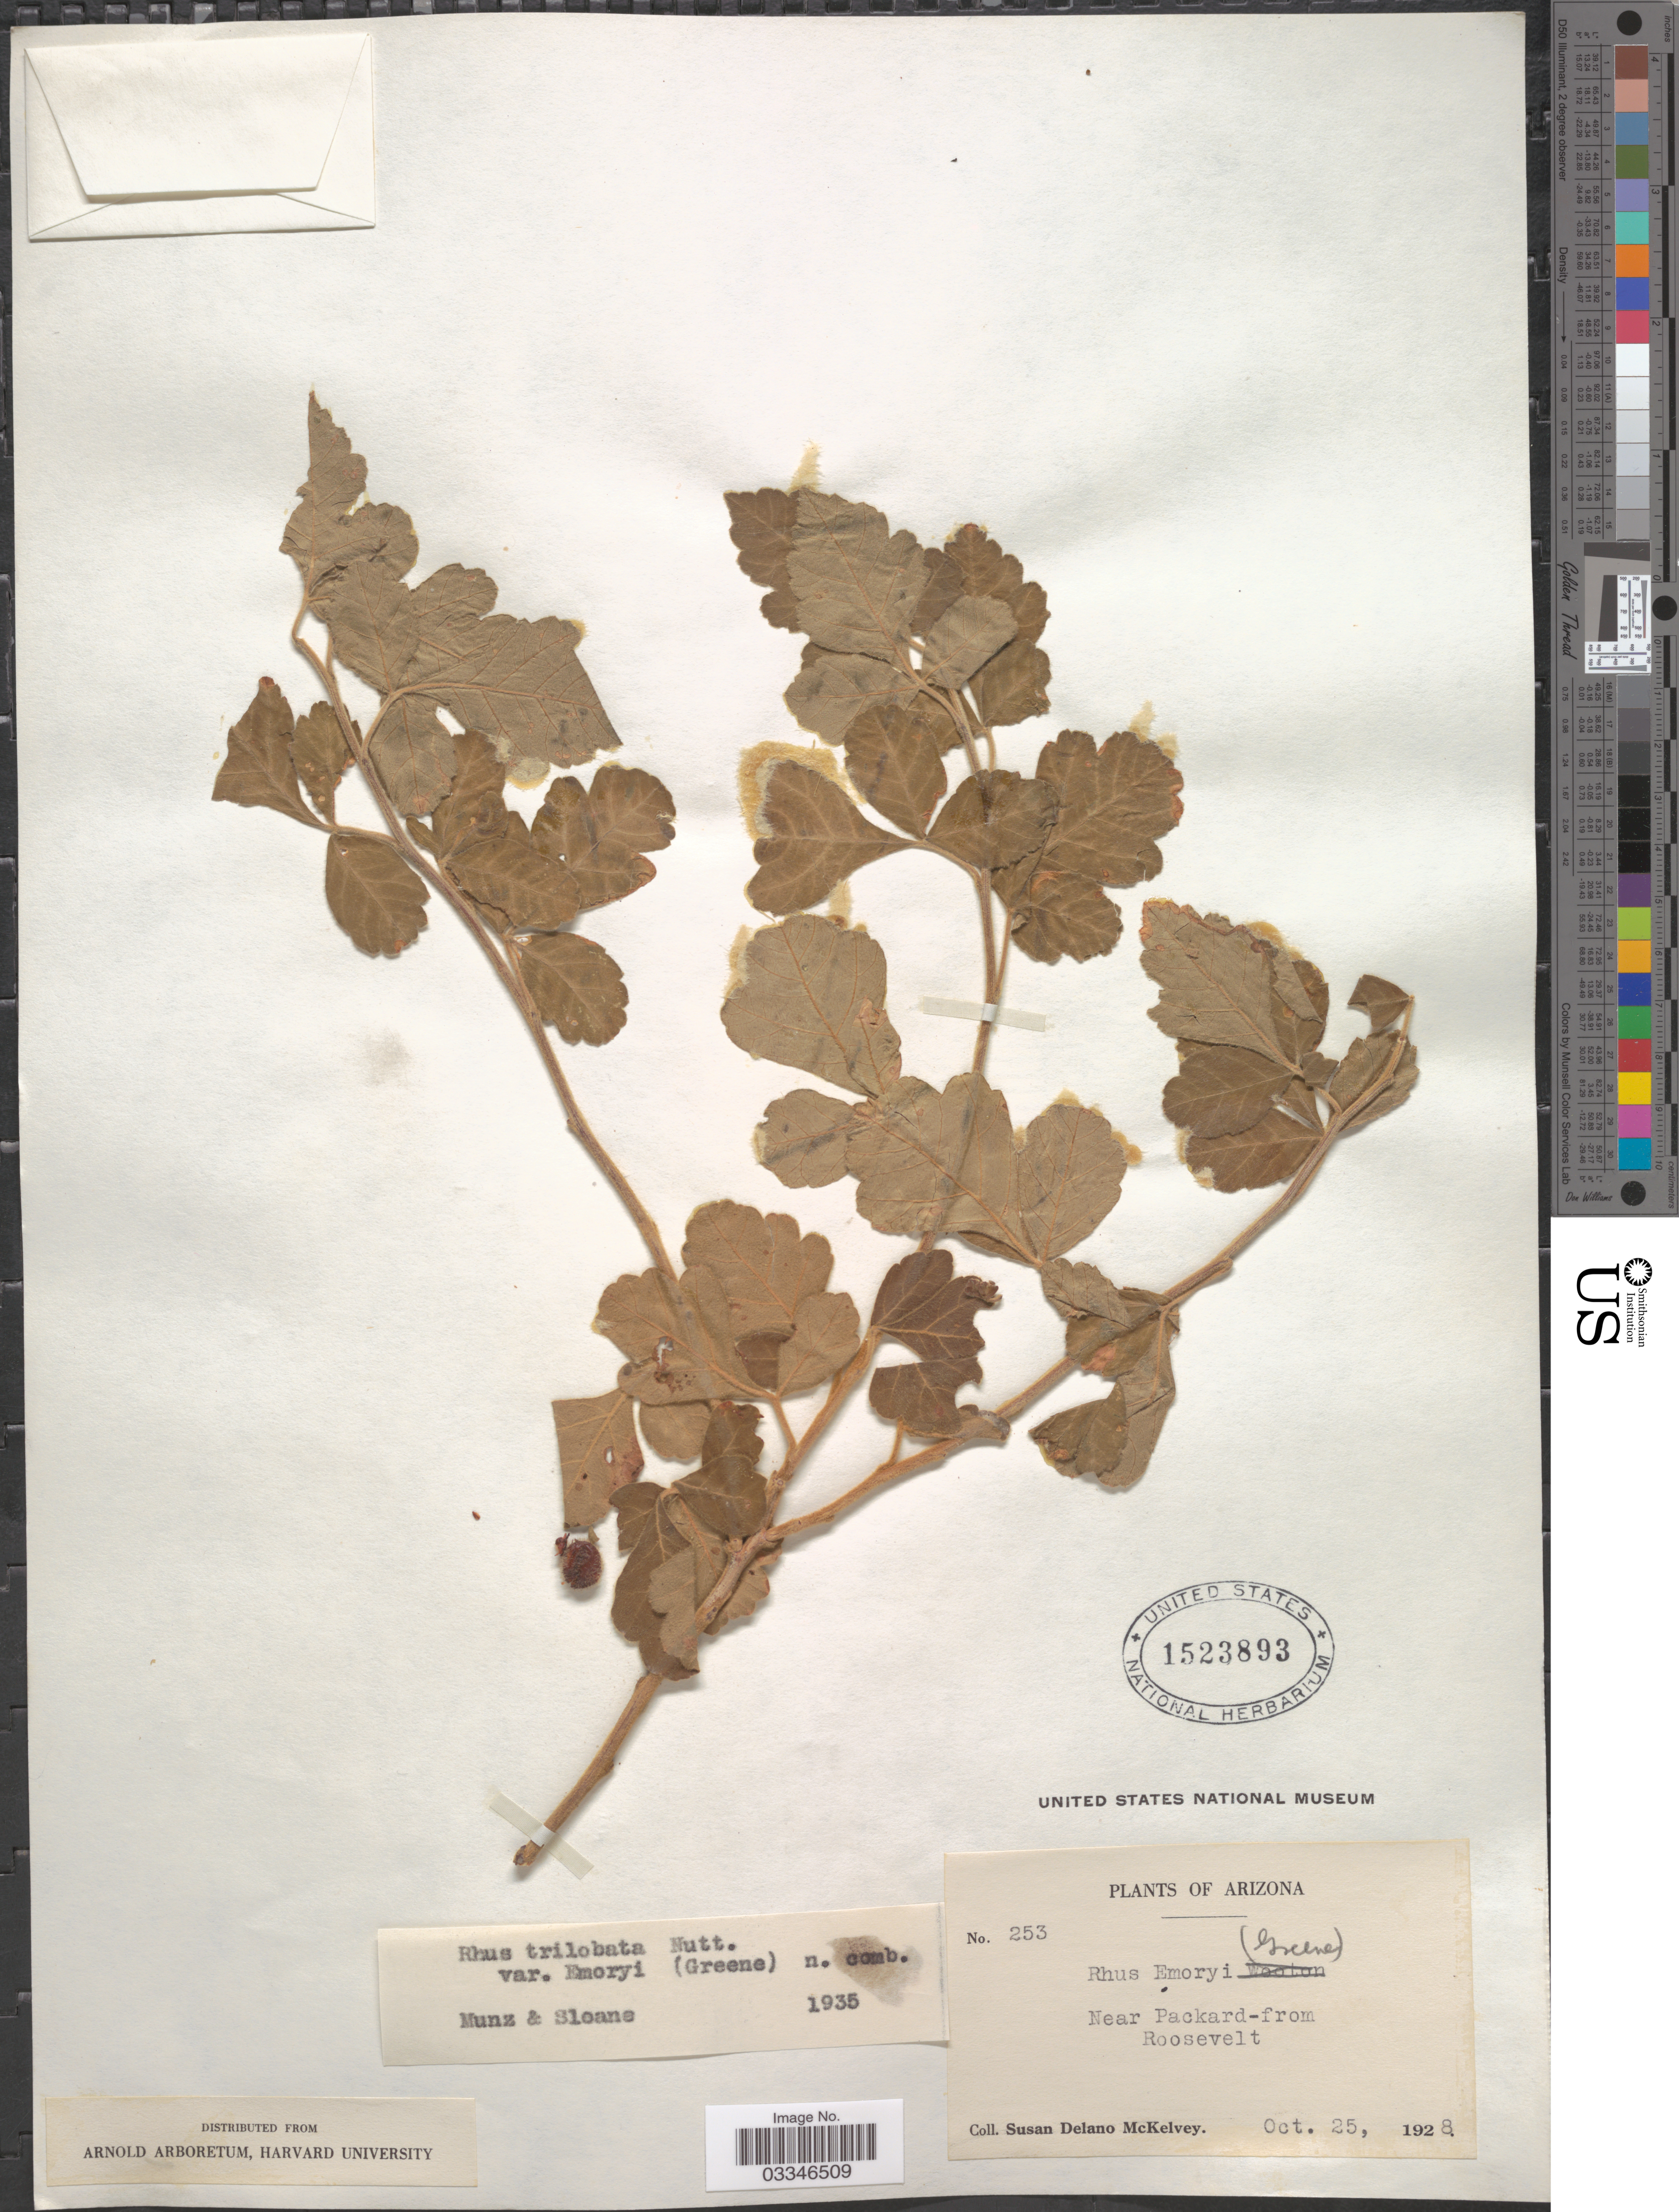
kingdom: Plantae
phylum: Tracheophyta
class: Magnoliopsida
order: Sapindales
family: Anacardiaceae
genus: Rhus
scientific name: Rhus trilobata var. pilosissima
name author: Engl.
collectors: S. A. McKelvey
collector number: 253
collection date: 1928-10-25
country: United States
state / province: Arizona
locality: Near Packard-from Roosevelt.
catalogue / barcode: US 1523893